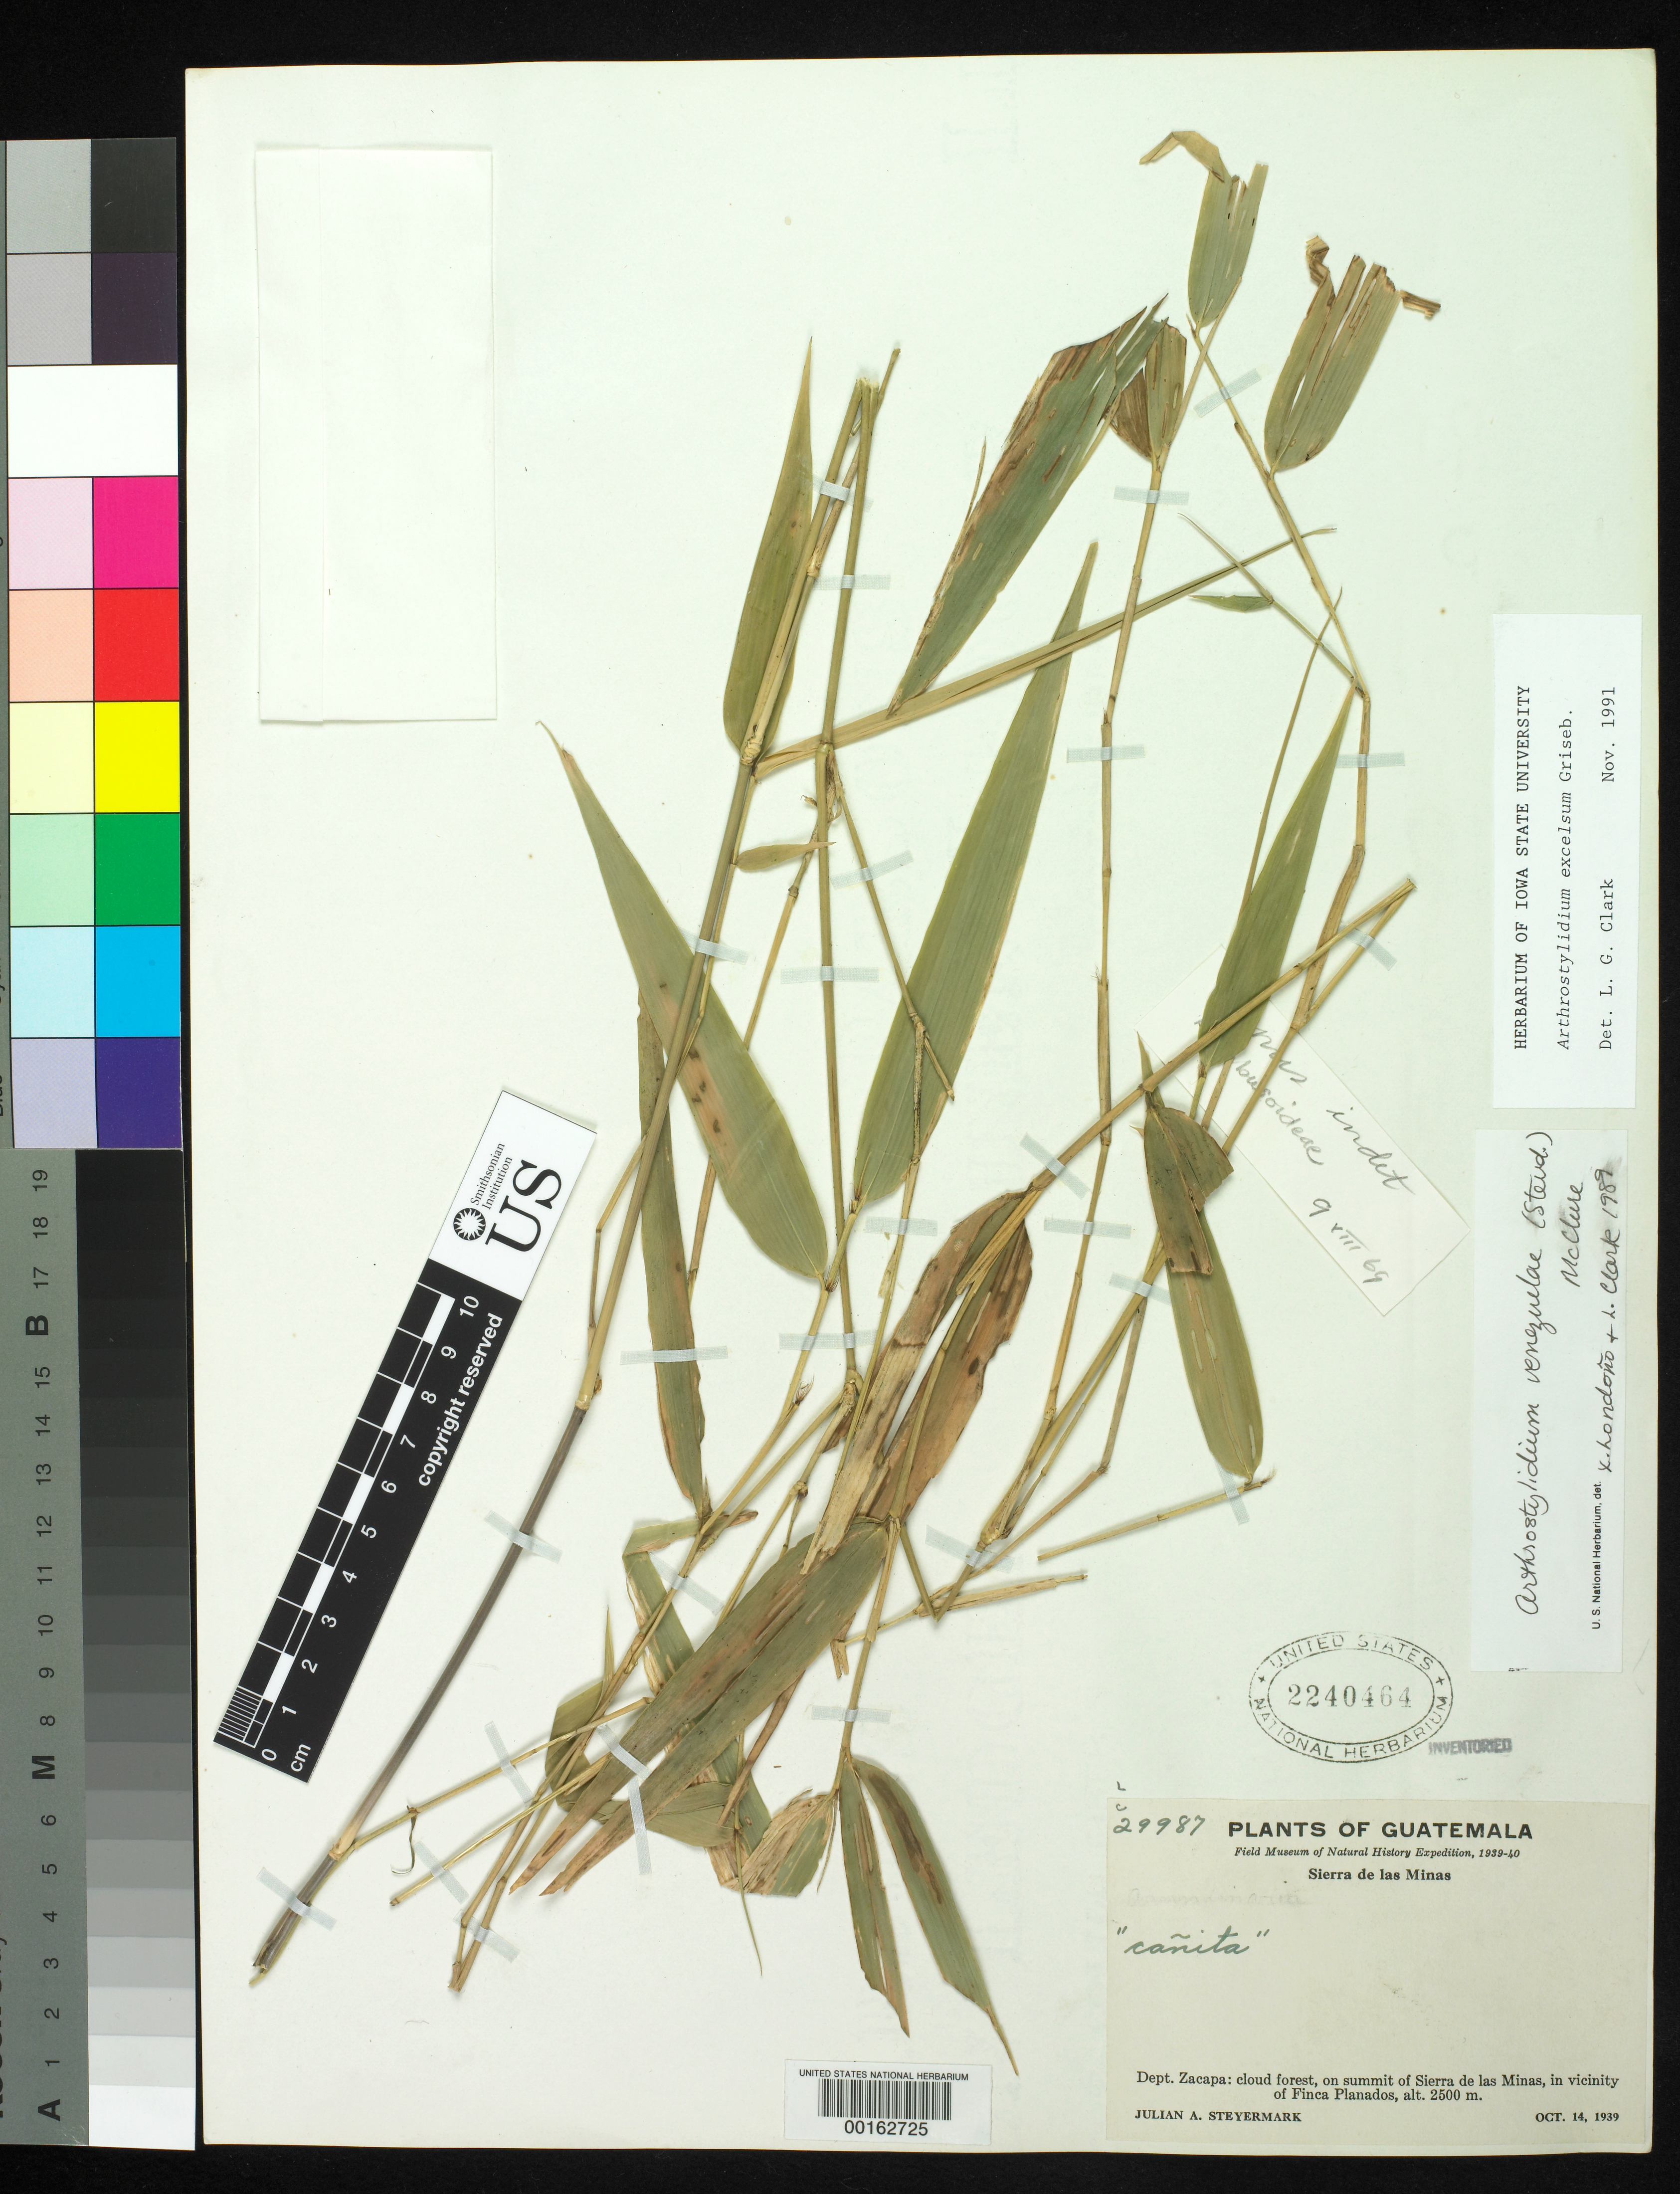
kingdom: Plantae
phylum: Tracheophyta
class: Liliopsida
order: Poales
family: Poaceae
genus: Chusquea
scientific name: Chusquea repens subsp. oaxacacensis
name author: L.G. Clark & Londoño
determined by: Clark, Lynn G., (ISC), Iowa State University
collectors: J. Steyermark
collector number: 29987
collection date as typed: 14 Oct 1939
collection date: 1939-10-14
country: Guatemala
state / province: Zacapa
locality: Sierra de las Minas, finca planados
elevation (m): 2500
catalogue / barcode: US 2240464